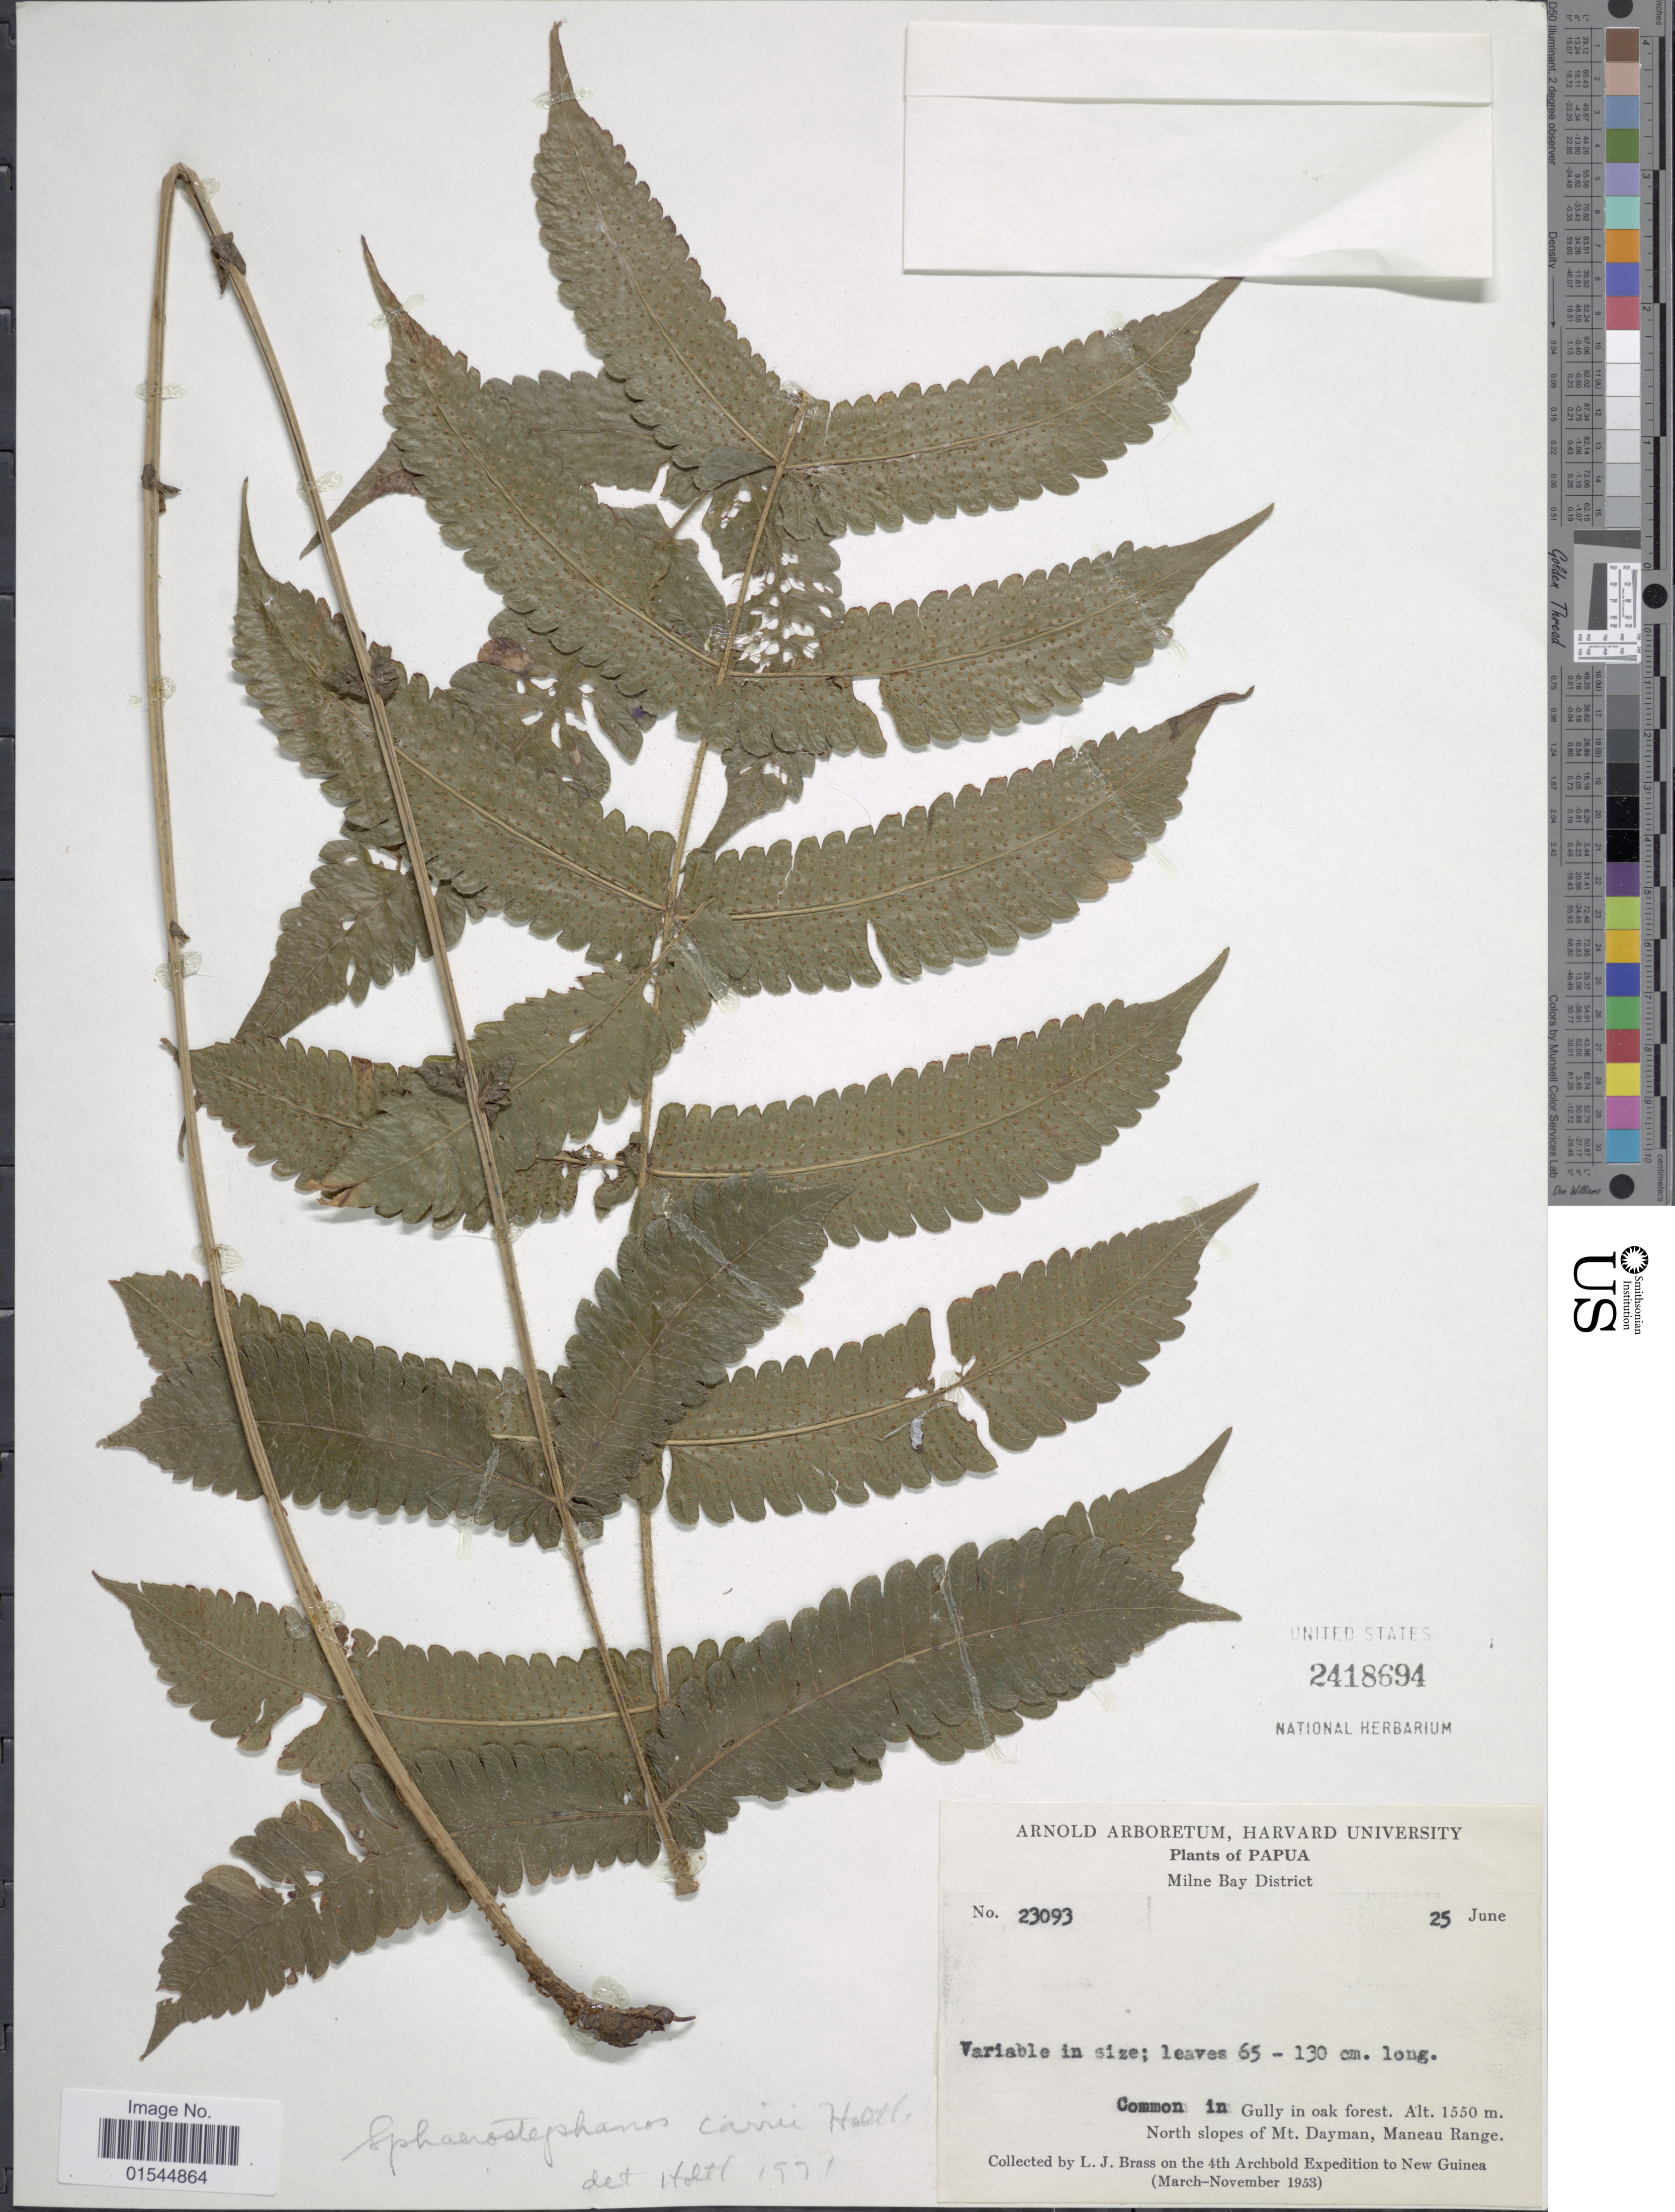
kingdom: Plantae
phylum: Tracheophyta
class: Polypodiopsida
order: Polypodiales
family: Thelypteridaceae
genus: Sphaerostephanos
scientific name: Sphaerostephanos carrii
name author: Holttum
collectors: L. J. Brass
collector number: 23093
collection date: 1953-06-25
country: Papua New Guinea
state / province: Milne Bay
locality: Papua, Milne Bay District, north slopes of Mt. Dayman, Maneau Range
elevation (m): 1550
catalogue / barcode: US 2418694